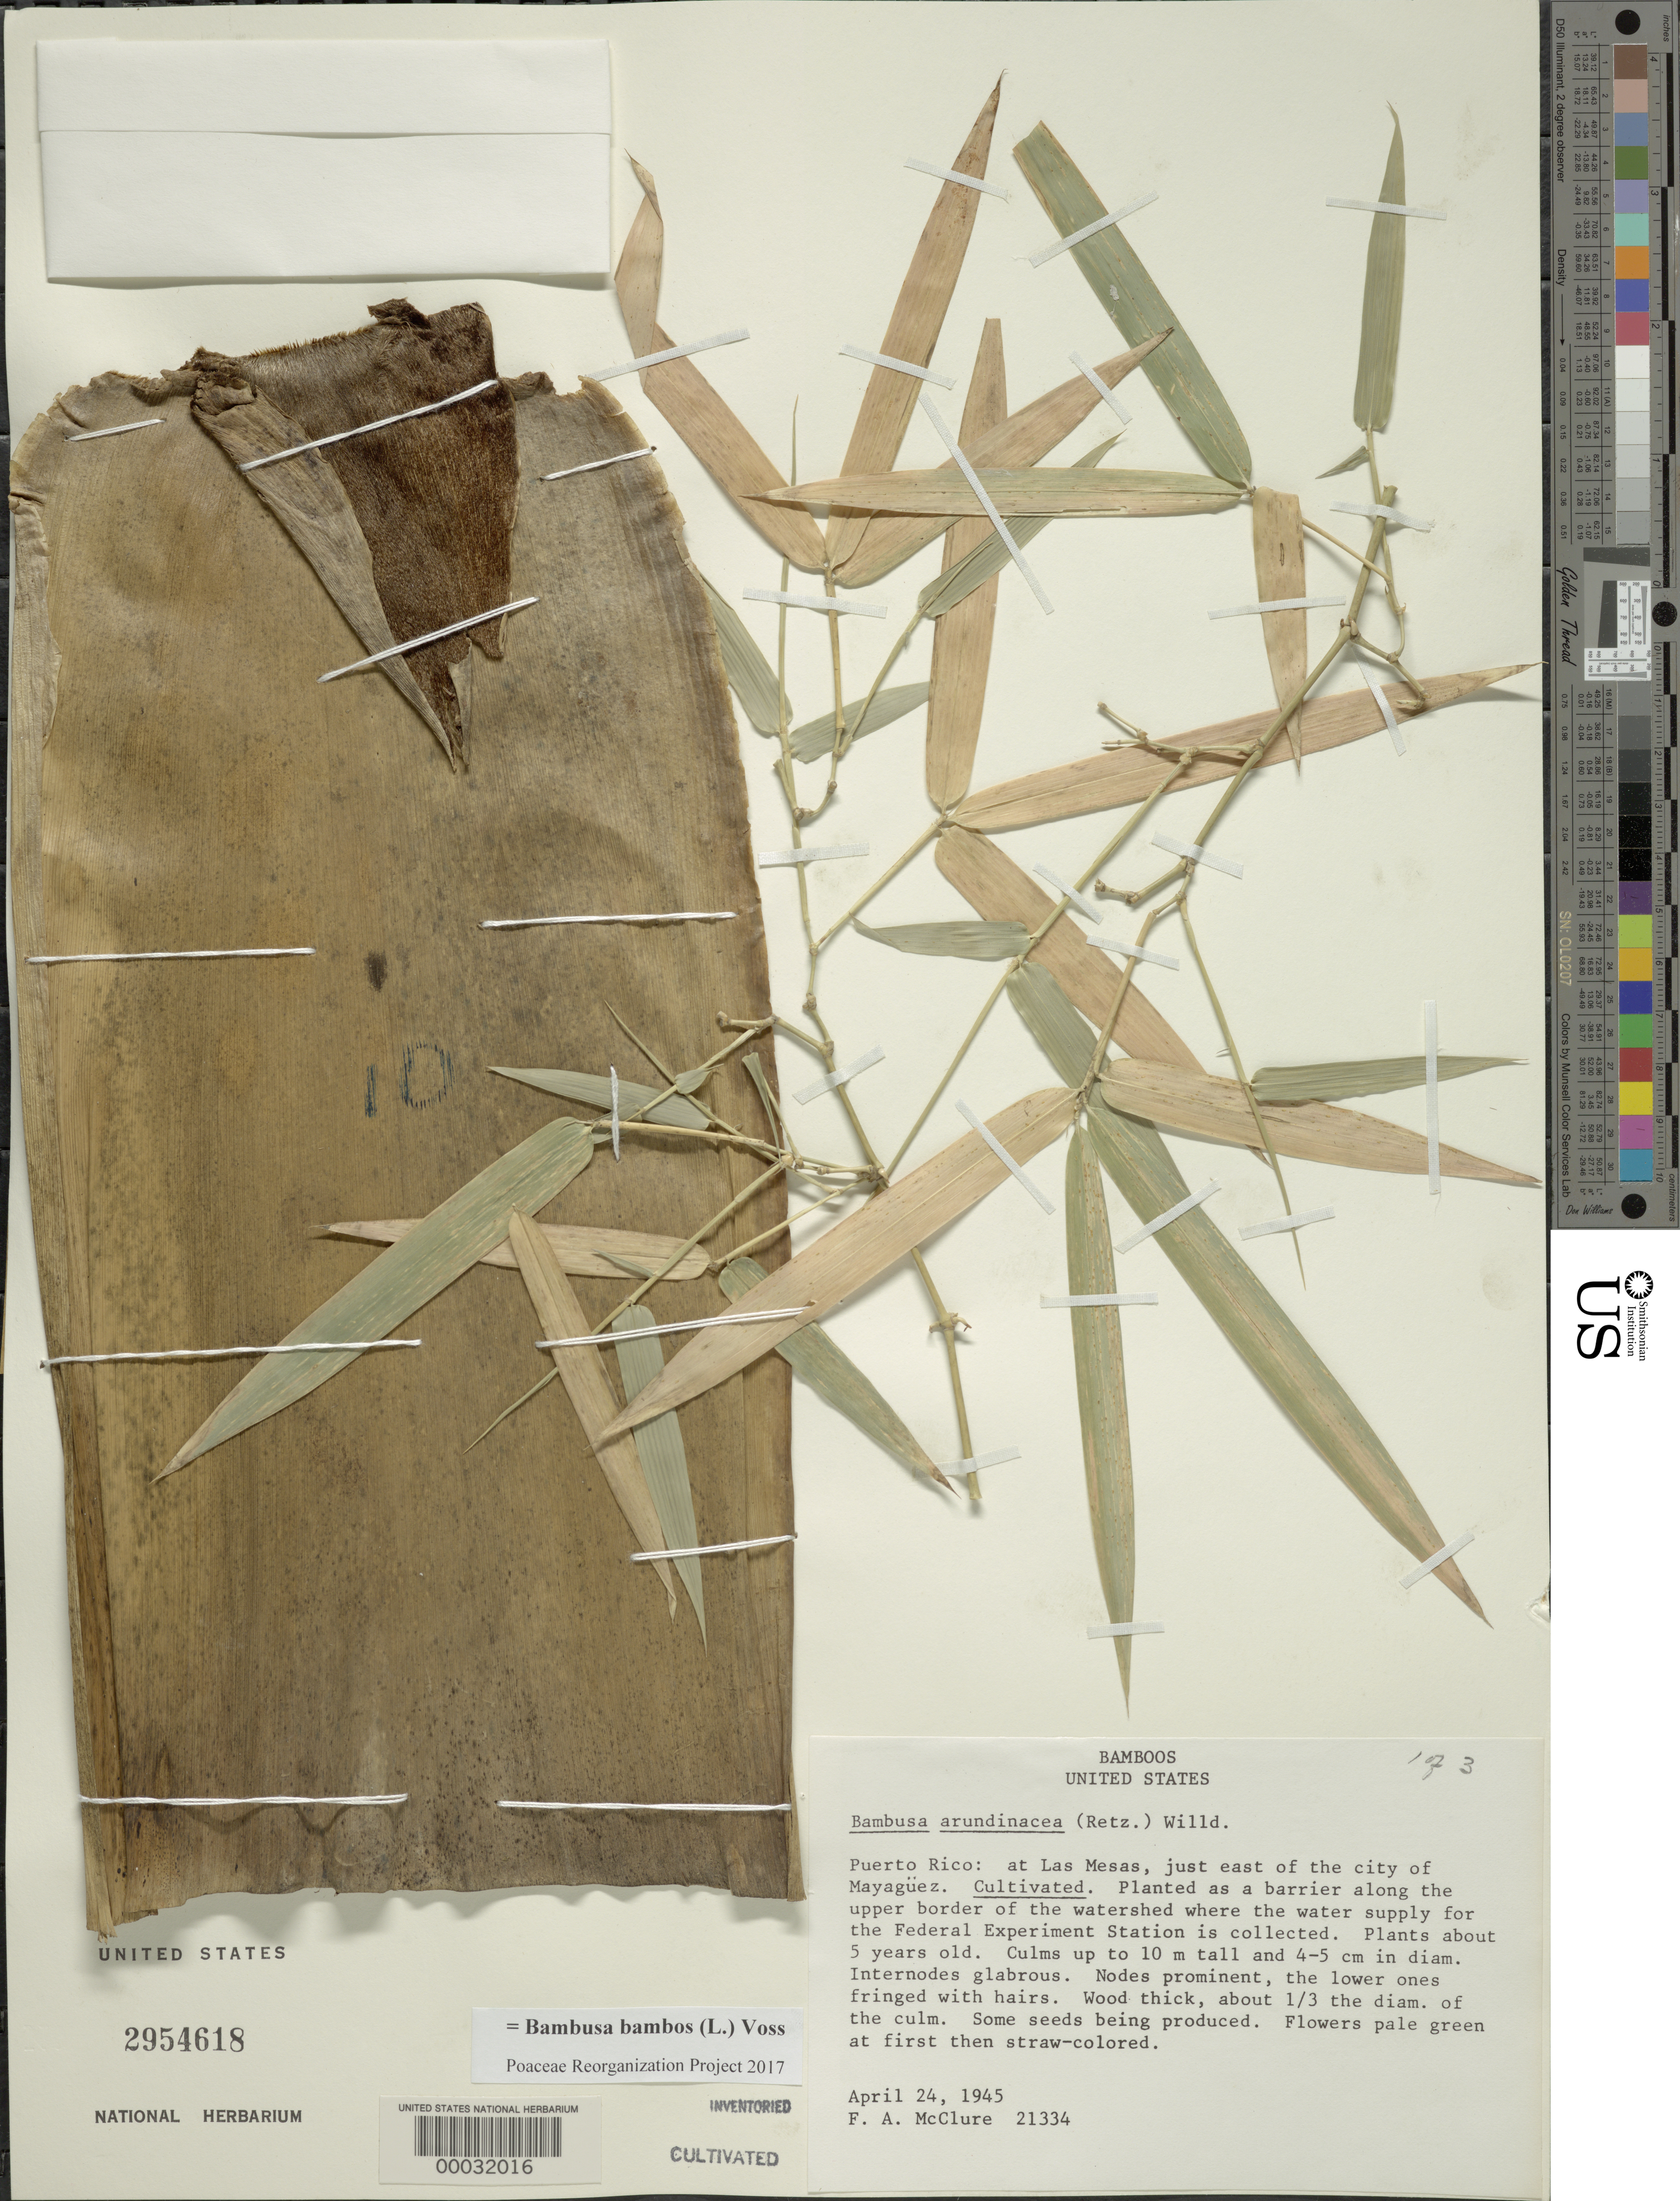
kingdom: Plantae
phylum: Tracheophyta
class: Liliopsida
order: Poales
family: Poaceae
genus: Bambusa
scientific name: Bambusa bambos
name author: (L.) Voss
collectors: F. A. McClure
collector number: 21334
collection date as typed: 24 Apr 1945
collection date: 1945-04-24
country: Puerto Rico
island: Greater Antilles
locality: Las mesas, mayaguez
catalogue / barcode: US 2954618